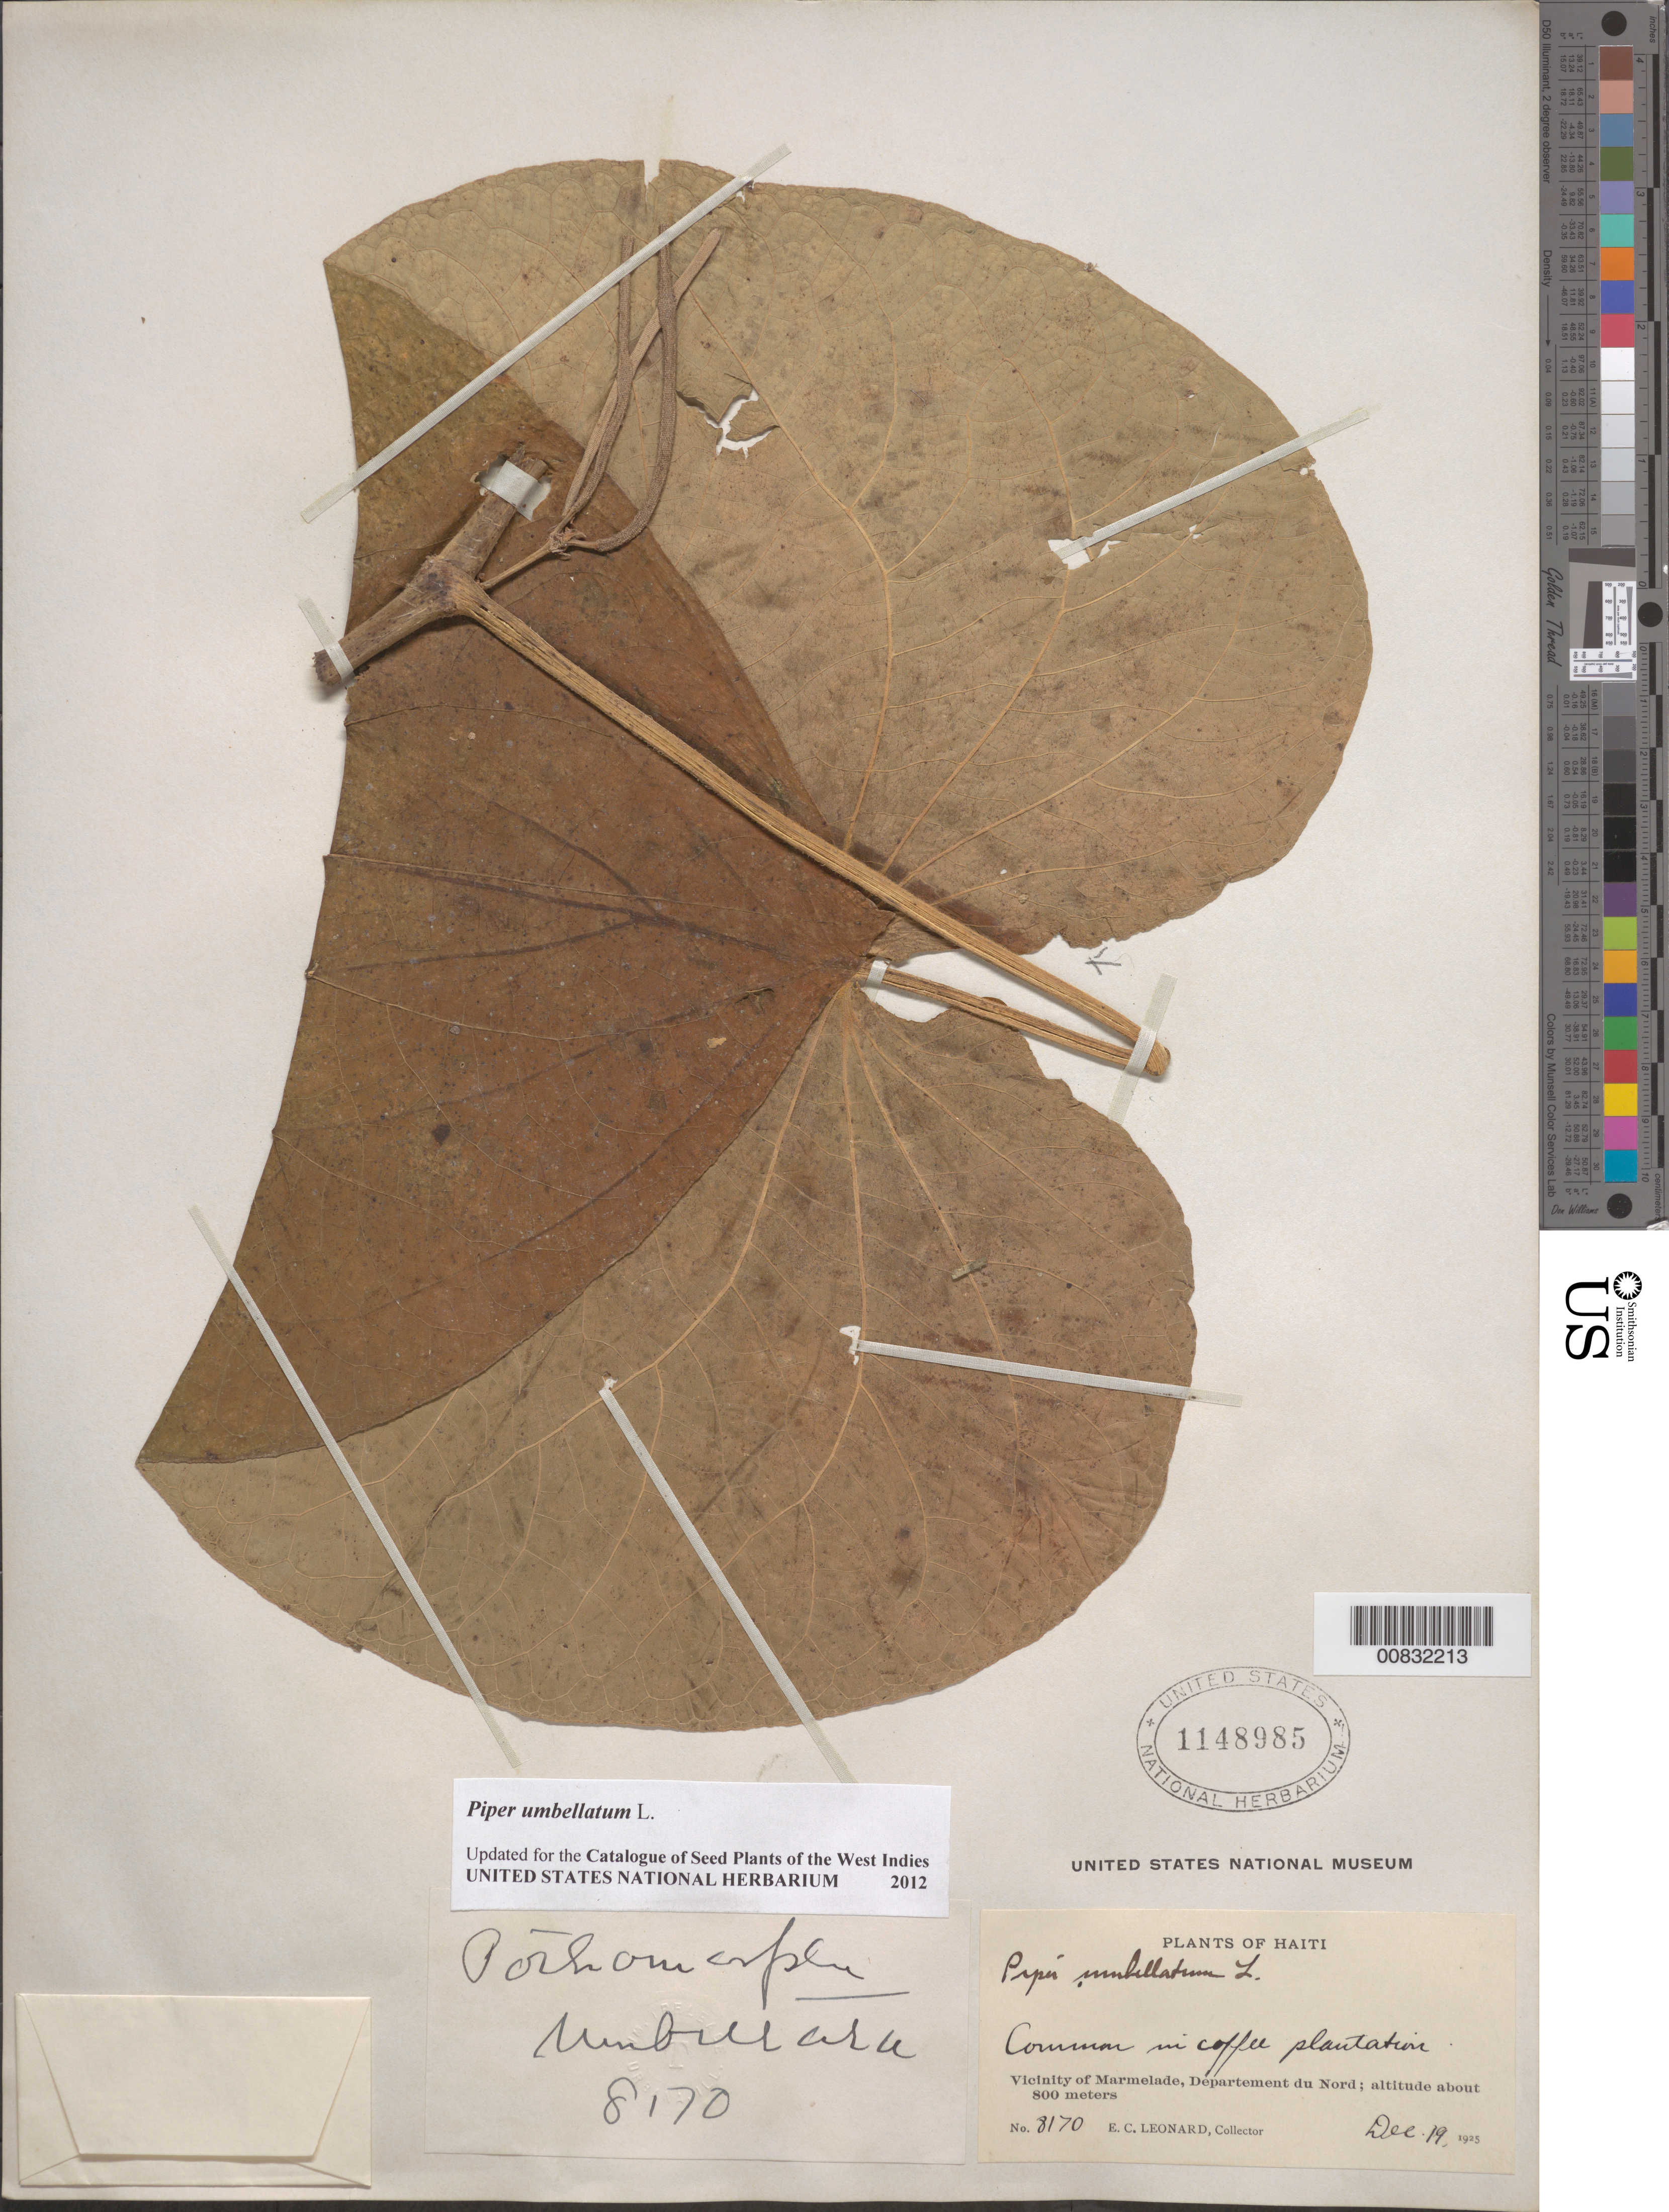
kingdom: Plantae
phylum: Tracheophyta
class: Magnoliopsida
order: Piperales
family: Piperaceae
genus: Piper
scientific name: Piper umbellatum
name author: L.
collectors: E. C. Leonard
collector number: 8170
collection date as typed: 19 Dec 1925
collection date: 1925-12-19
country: Haiti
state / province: Nord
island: Hispaniola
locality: Vicinity of Marmelade.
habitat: Common in coffee plantation.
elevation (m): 800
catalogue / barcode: US 1148985